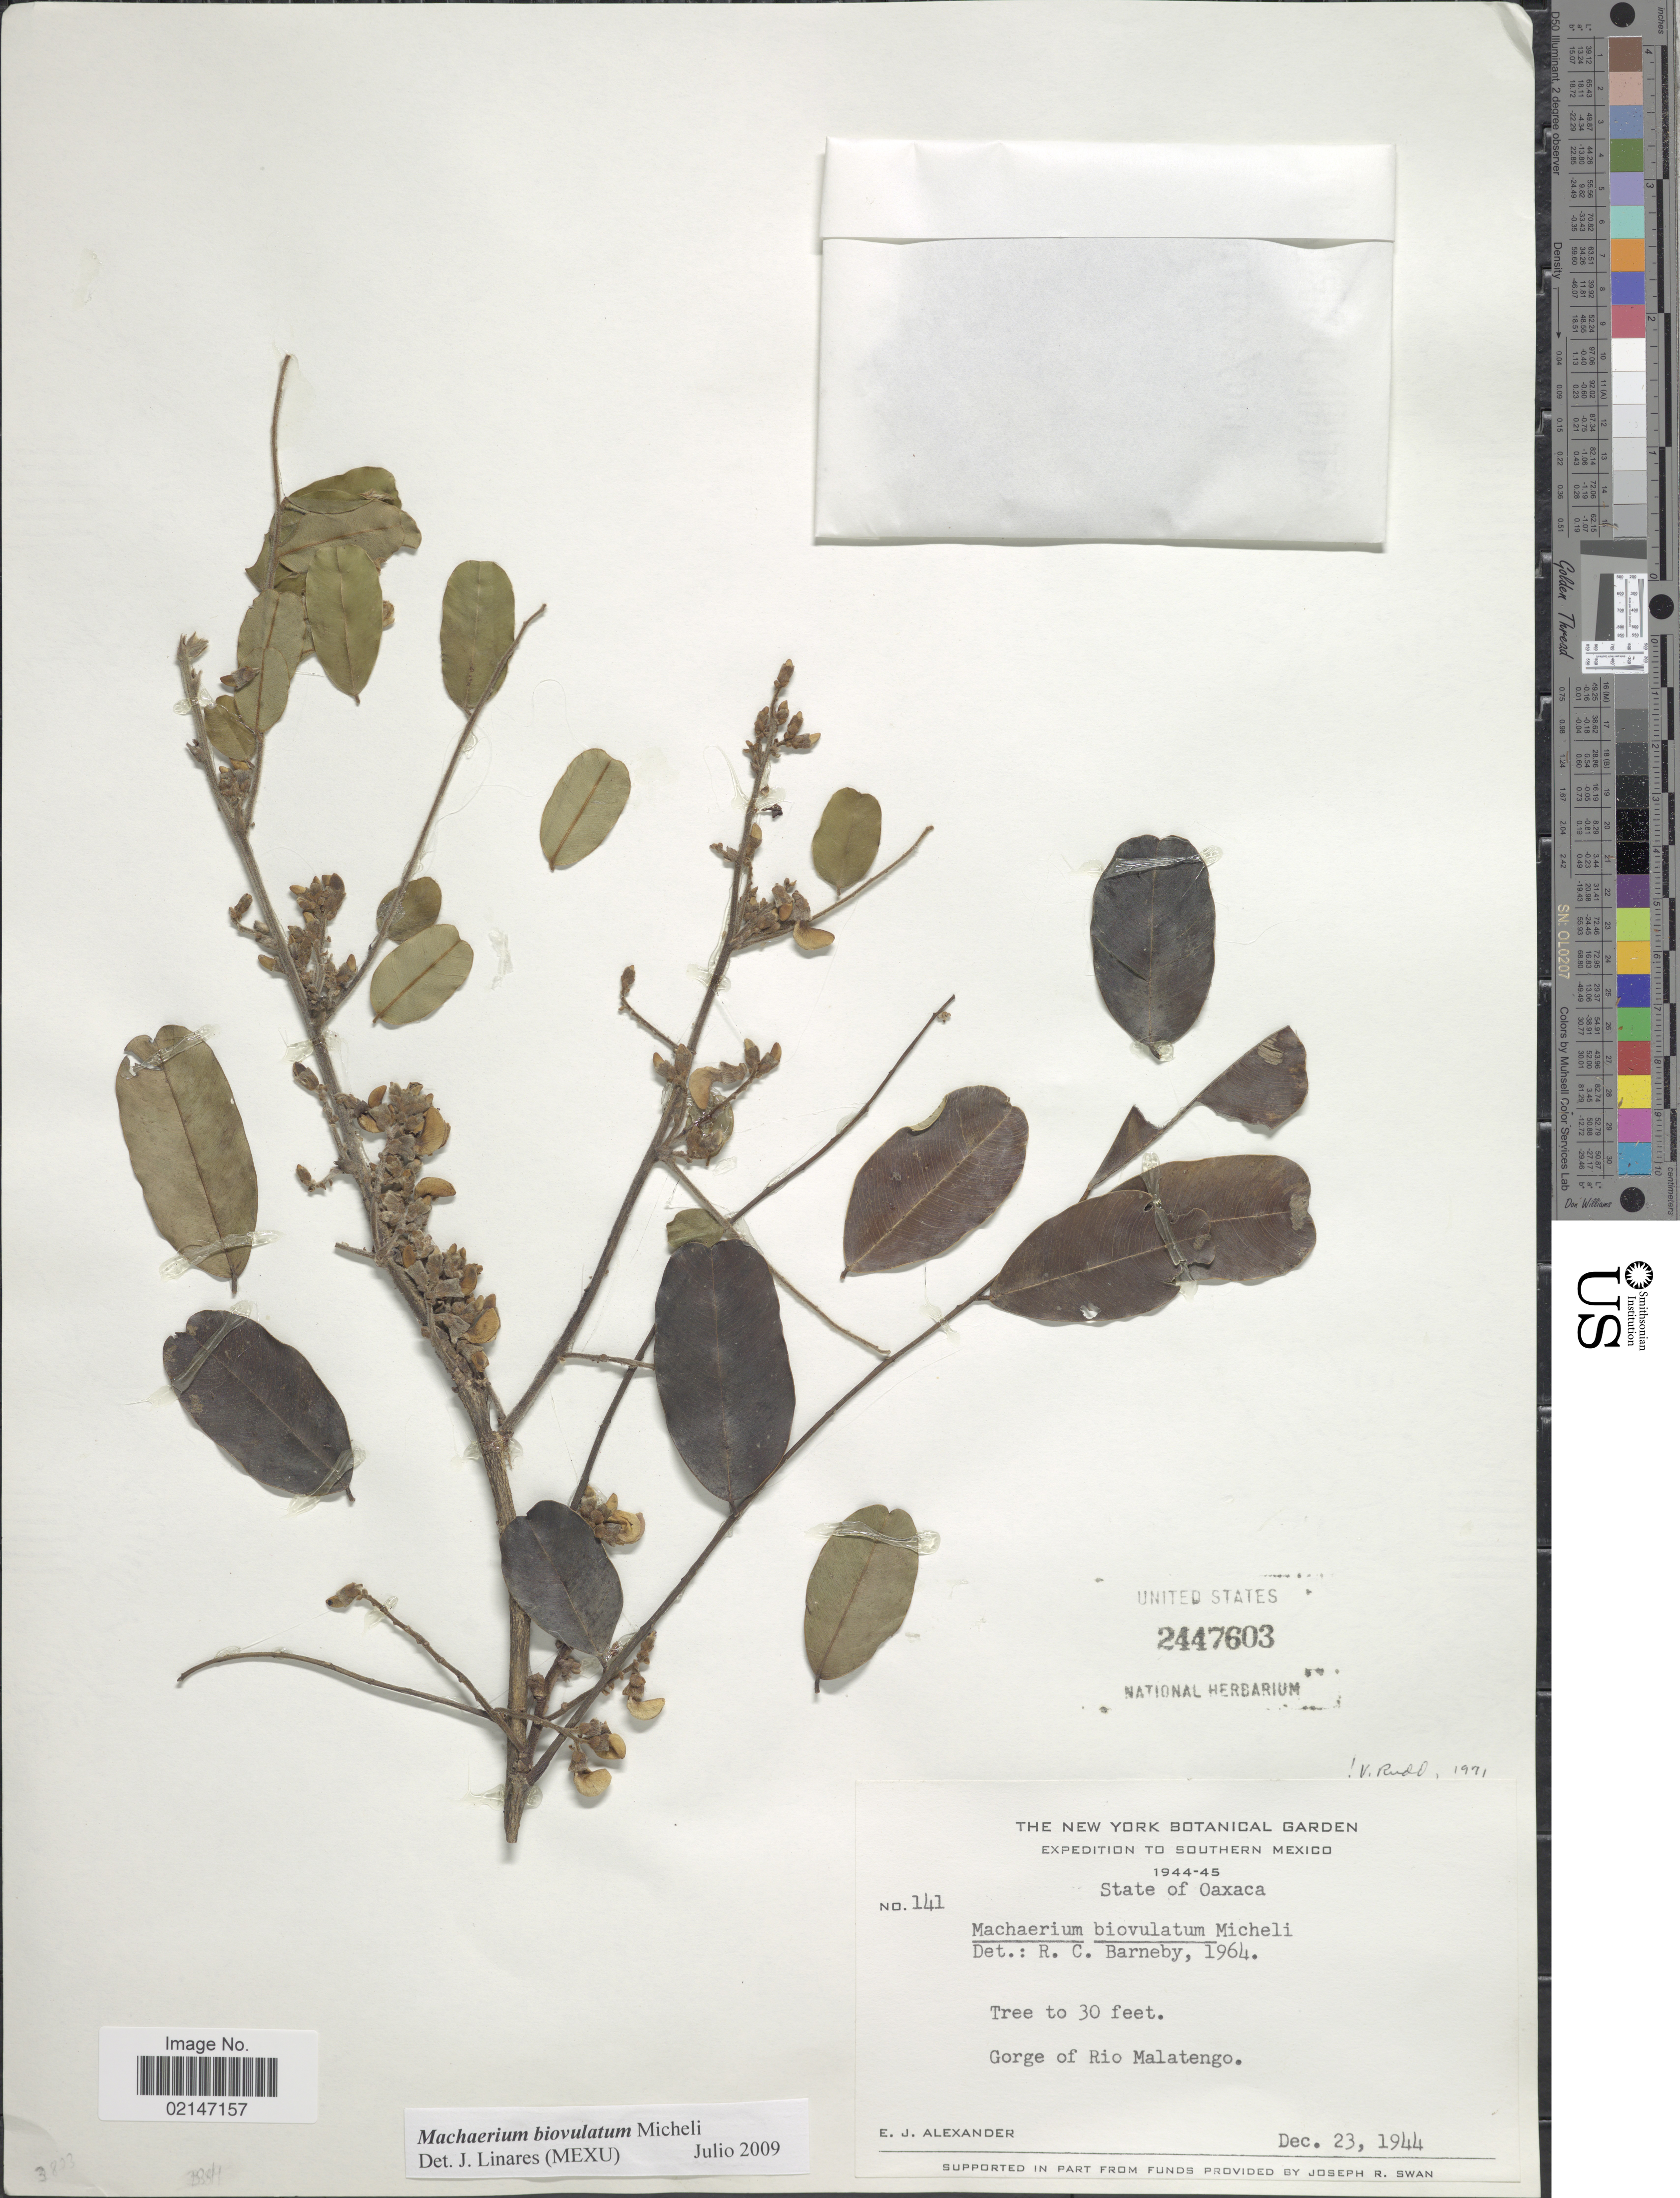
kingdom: Plantae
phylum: Tracheophyta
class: Magnoliopsida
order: Fabales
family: Fabaceae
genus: Machaerium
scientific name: Machaerium biovulatum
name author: Micheli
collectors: E. J. Alexander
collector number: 141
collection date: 1944-12-23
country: Mexico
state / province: Oaxaca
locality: Gorge of Rio Malatengo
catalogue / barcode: US 2447603